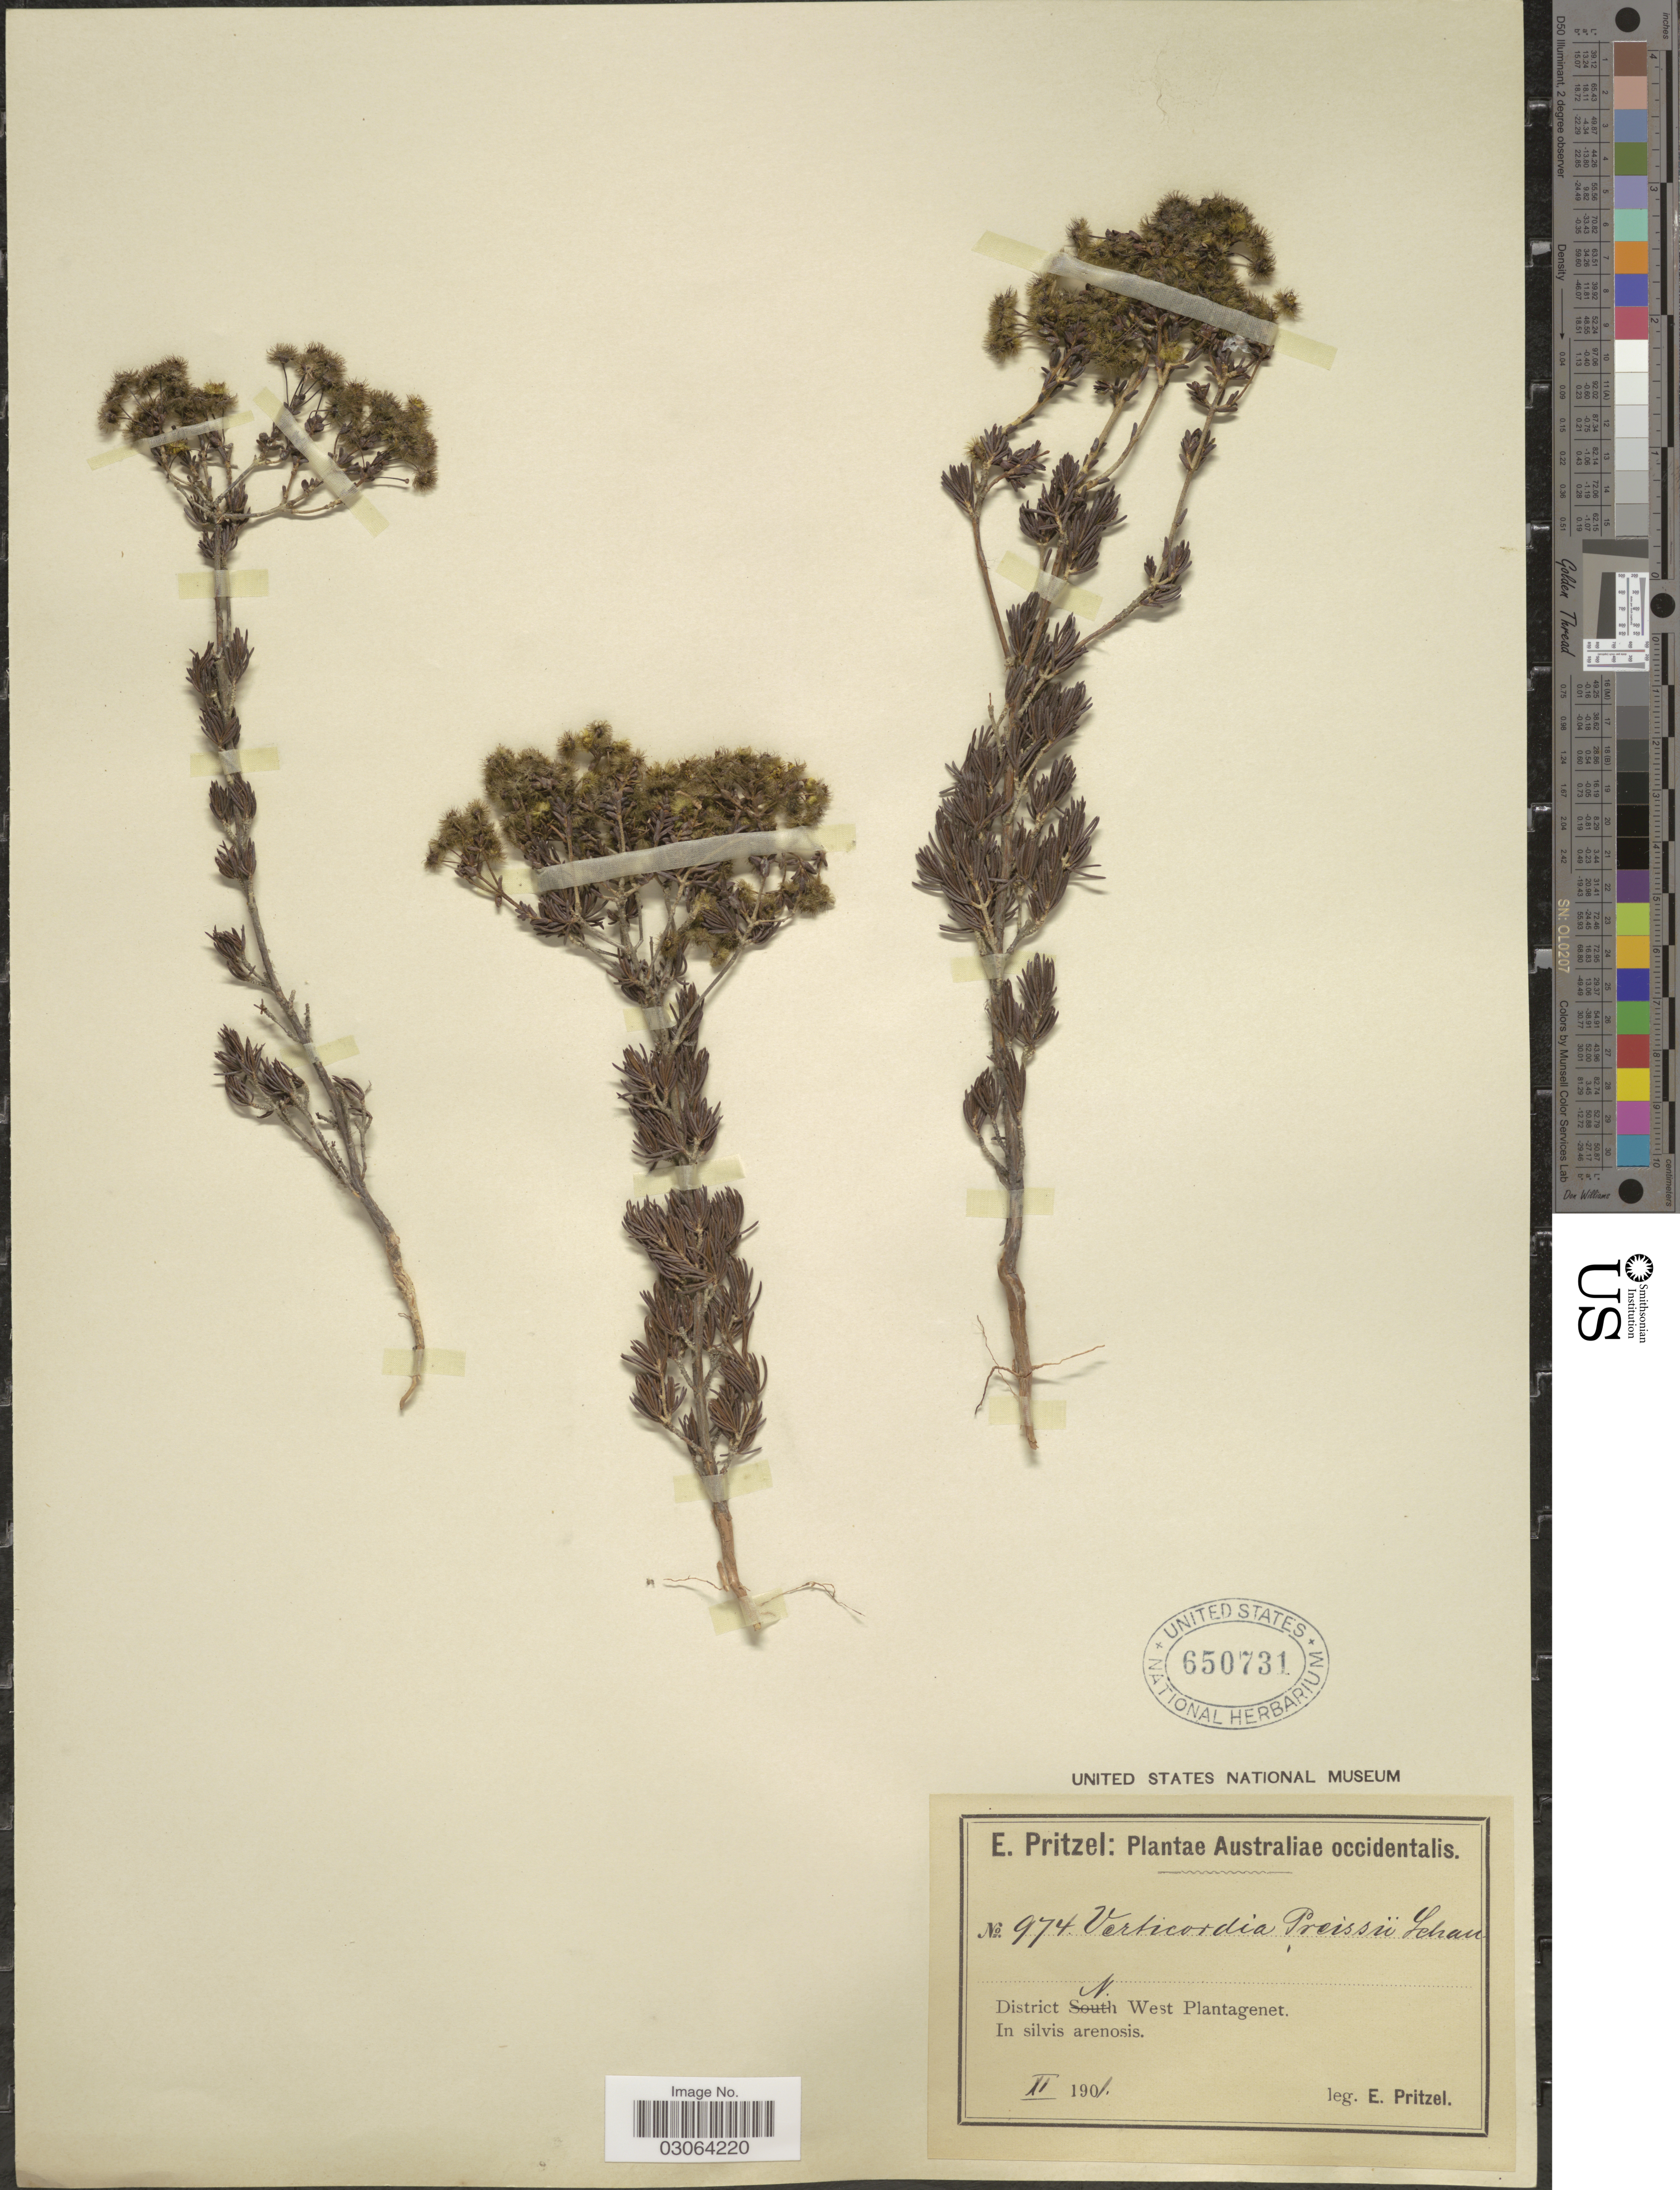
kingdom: Plantae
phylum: Tracheophyta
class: Magnoliopsida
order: Myrtales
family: Myrtaceae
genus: Verticordia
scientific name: Verticordia preissii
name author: Schauer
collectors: E. G. Pritzel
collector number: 974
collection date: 1901-11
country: Australia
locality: Australiae occidentalis, District N West Plantagenet, In silvis arenosis.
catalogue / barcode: US 650731